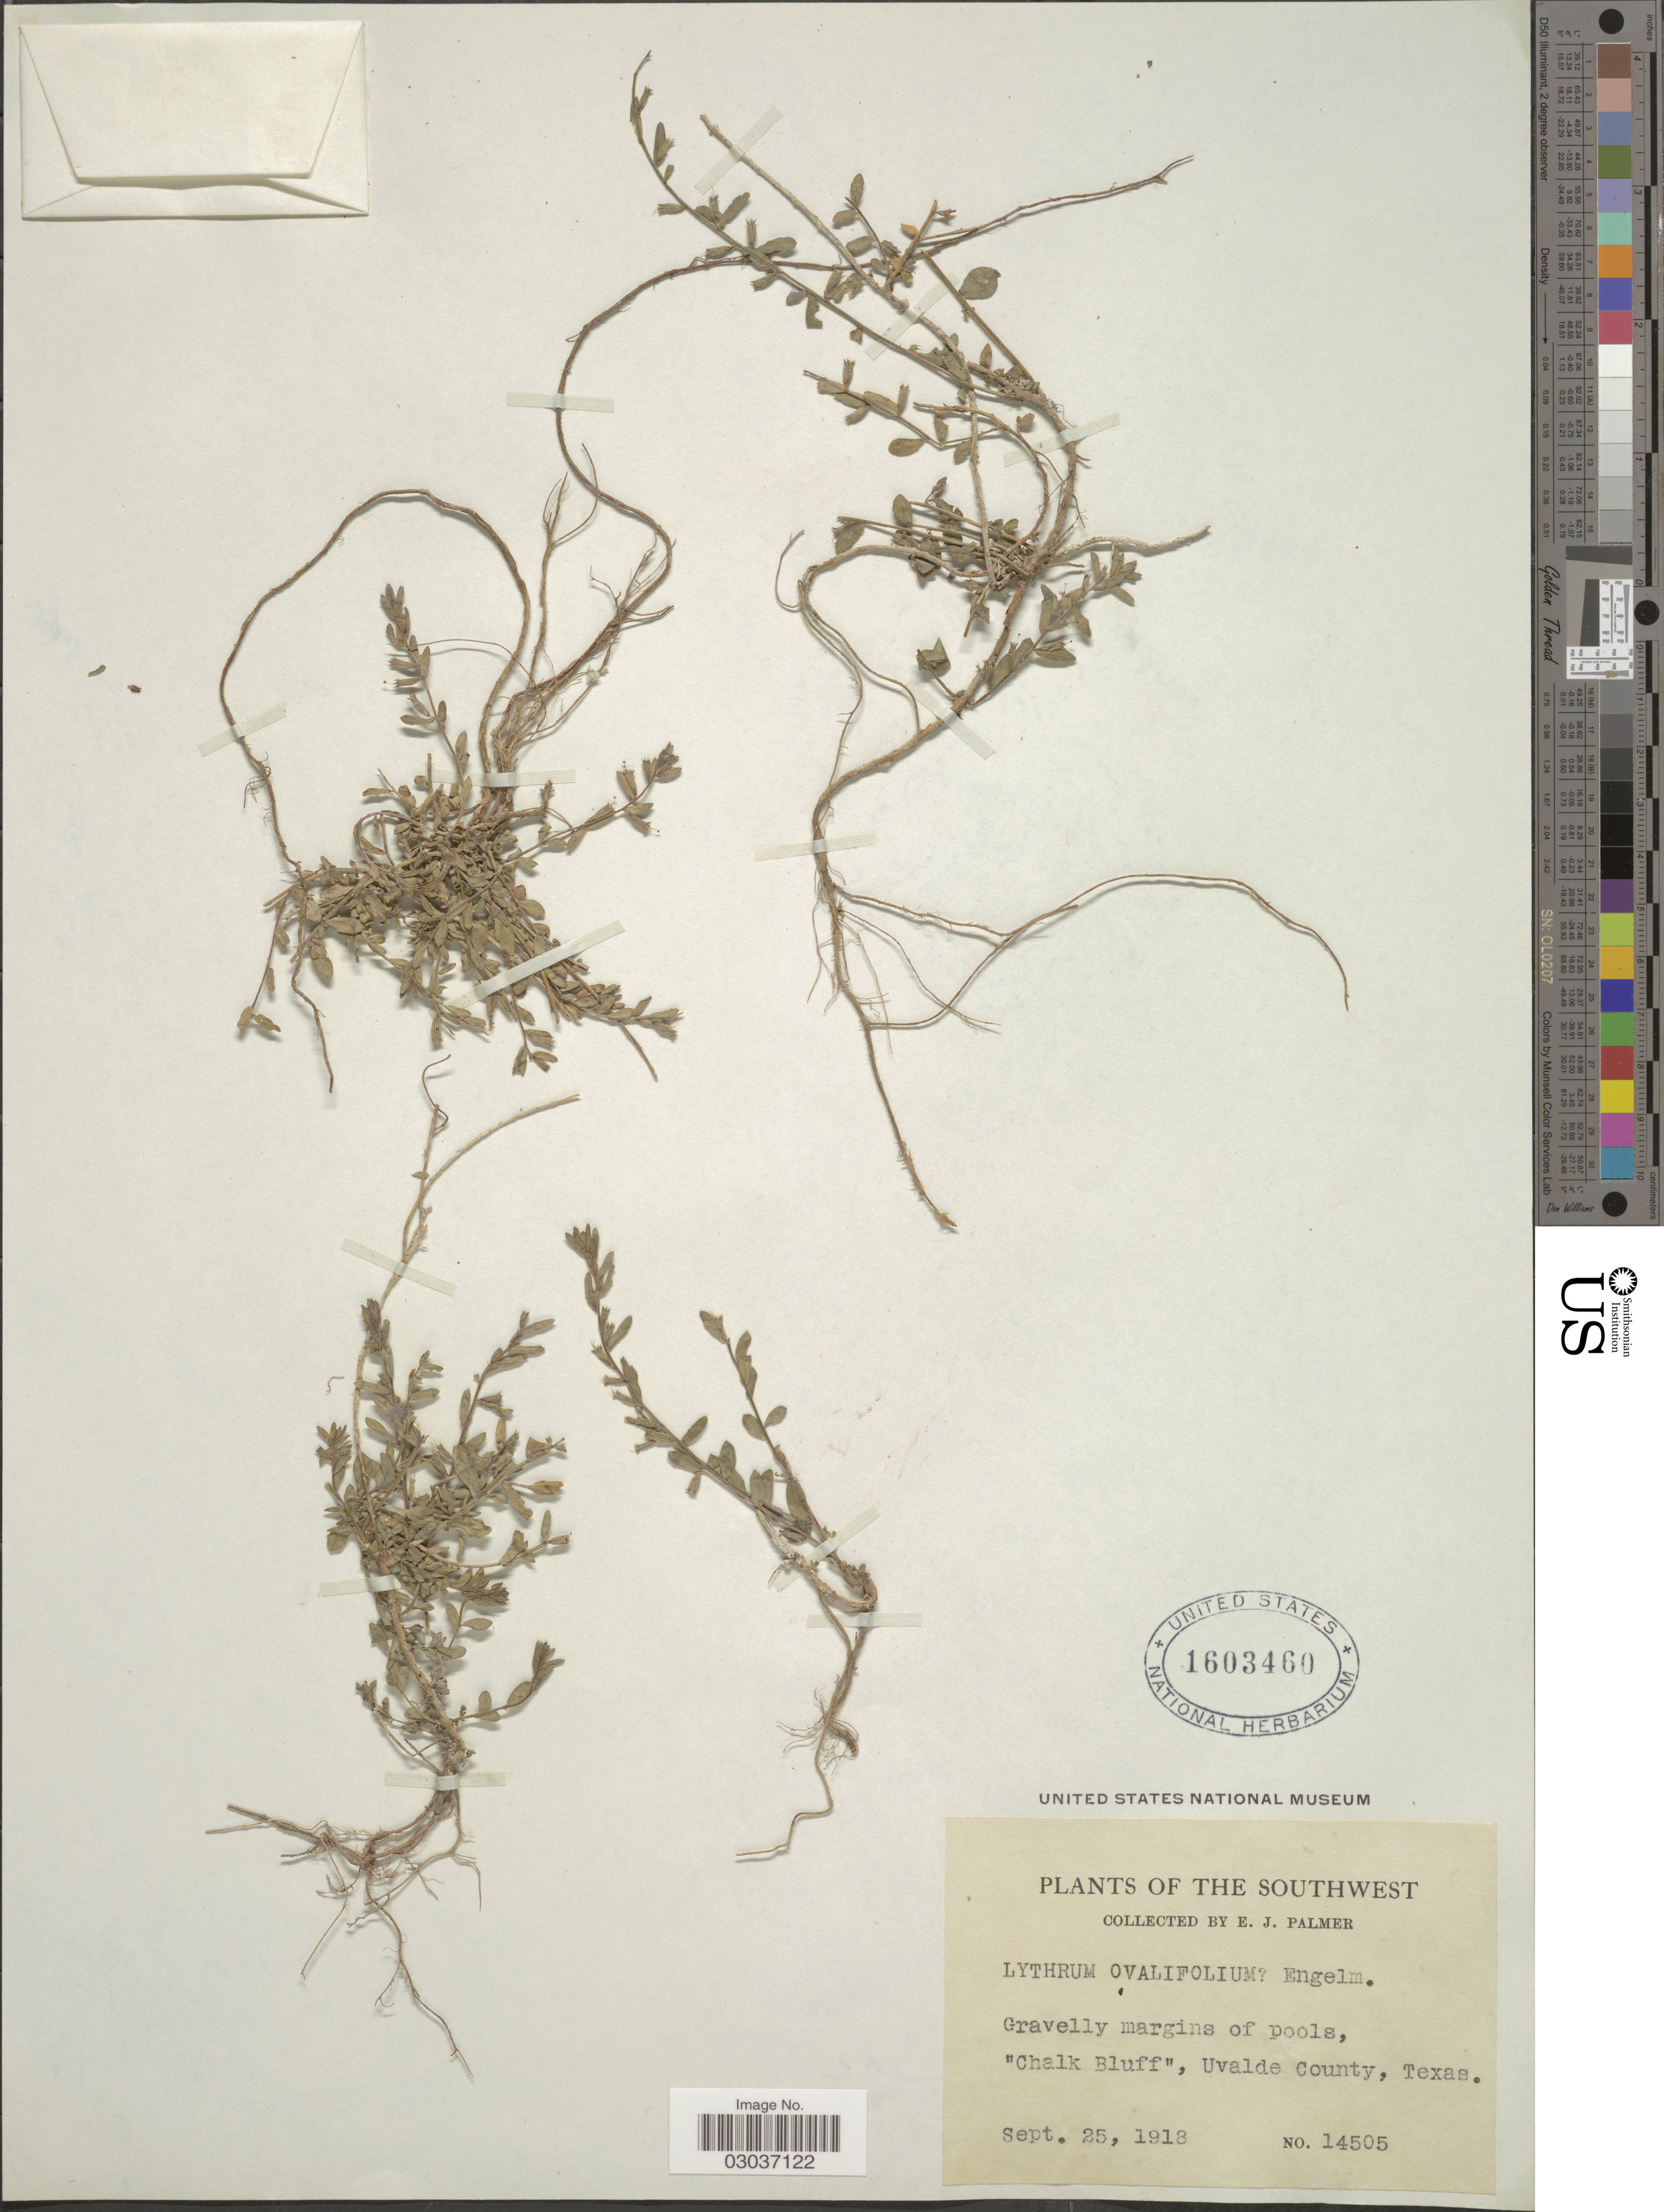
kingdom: Plantae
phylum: Tracheophyta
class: Magnoliopsida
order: Myrtales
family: Lythraceae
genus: Lythrum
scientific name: Lythrum ovalifolium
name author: (A. Gray) Engelm. ex Koehne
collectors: E. J. Palmer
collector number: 14505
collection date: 1918-09-25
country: United States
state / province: Texas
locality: The Southwest. Gravelly margins of pools, "Chalk Bluff", Uvalde County.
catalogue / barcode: US 1603460